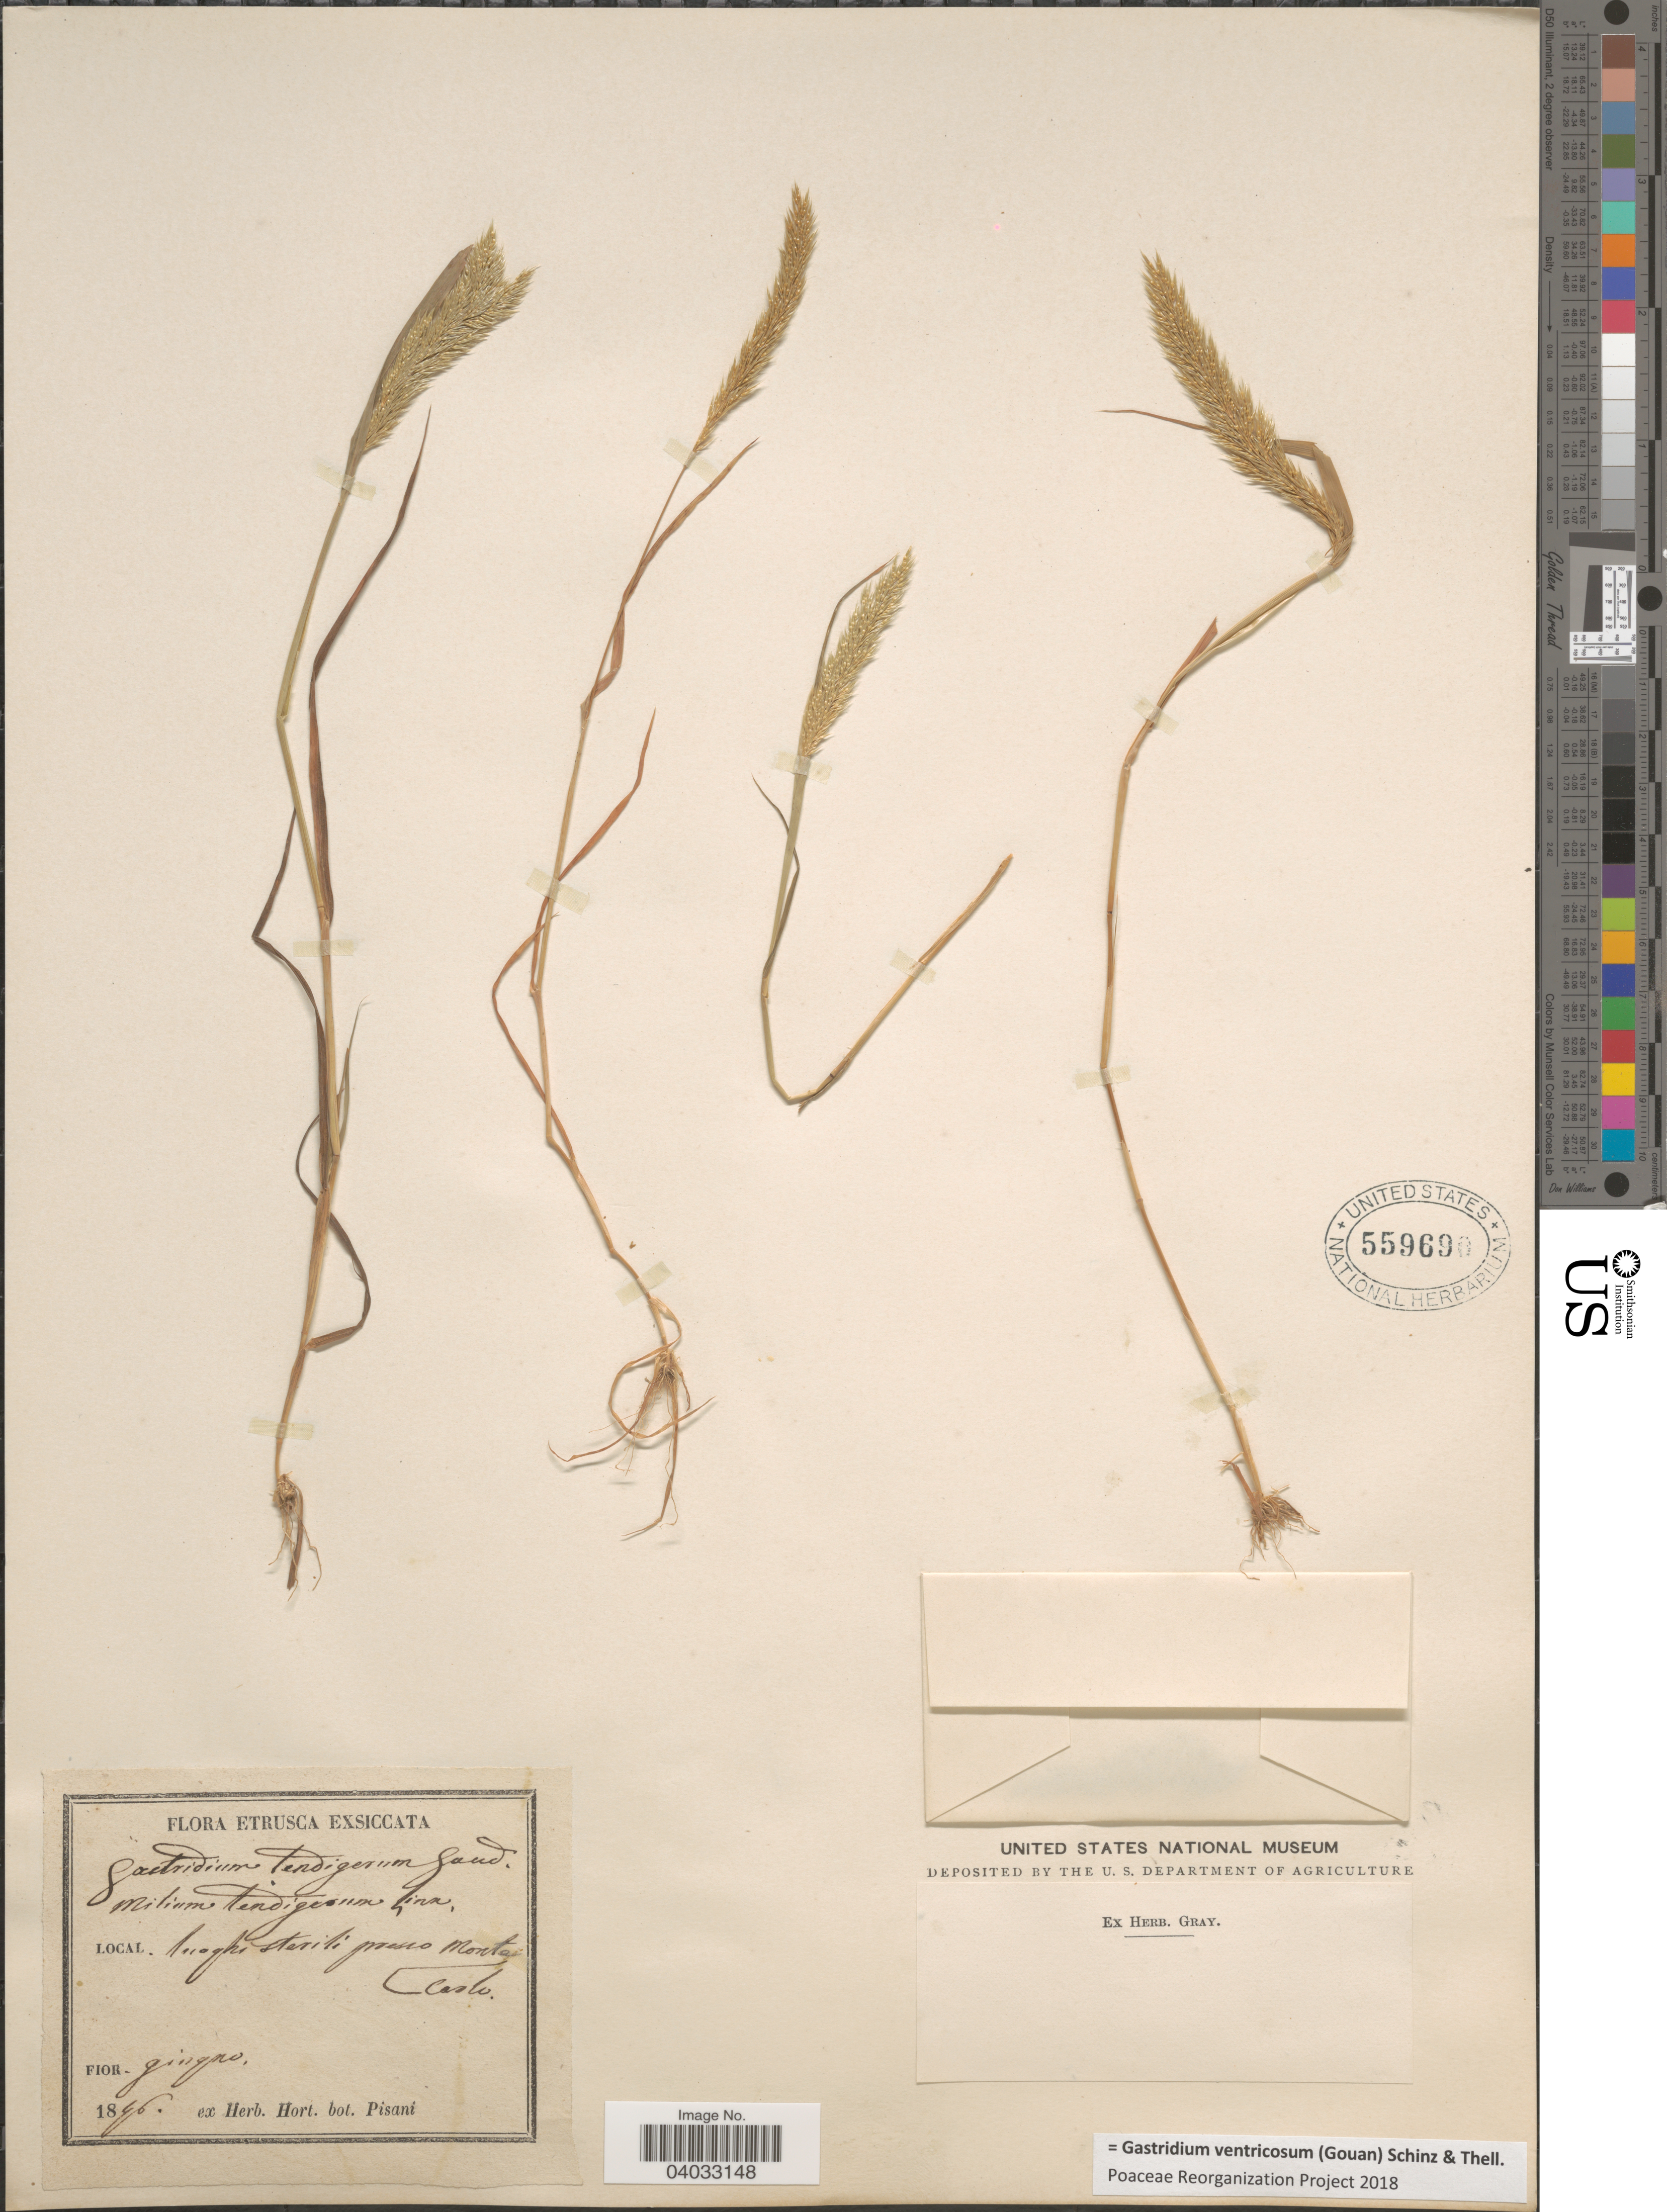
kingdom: Plantae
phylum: Tracheophyta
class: Liliopsida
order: Poales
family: Poaceae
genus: Gastridium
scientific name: Gastridium ventricosum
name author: (Gouan) Schinz & Thell.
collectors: ex herb. Hort. Bot. Pisani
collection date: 1896-06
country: Italy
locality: Etrusca. Luoghi sterili presso Monte Carlo.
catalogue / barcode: US 559690